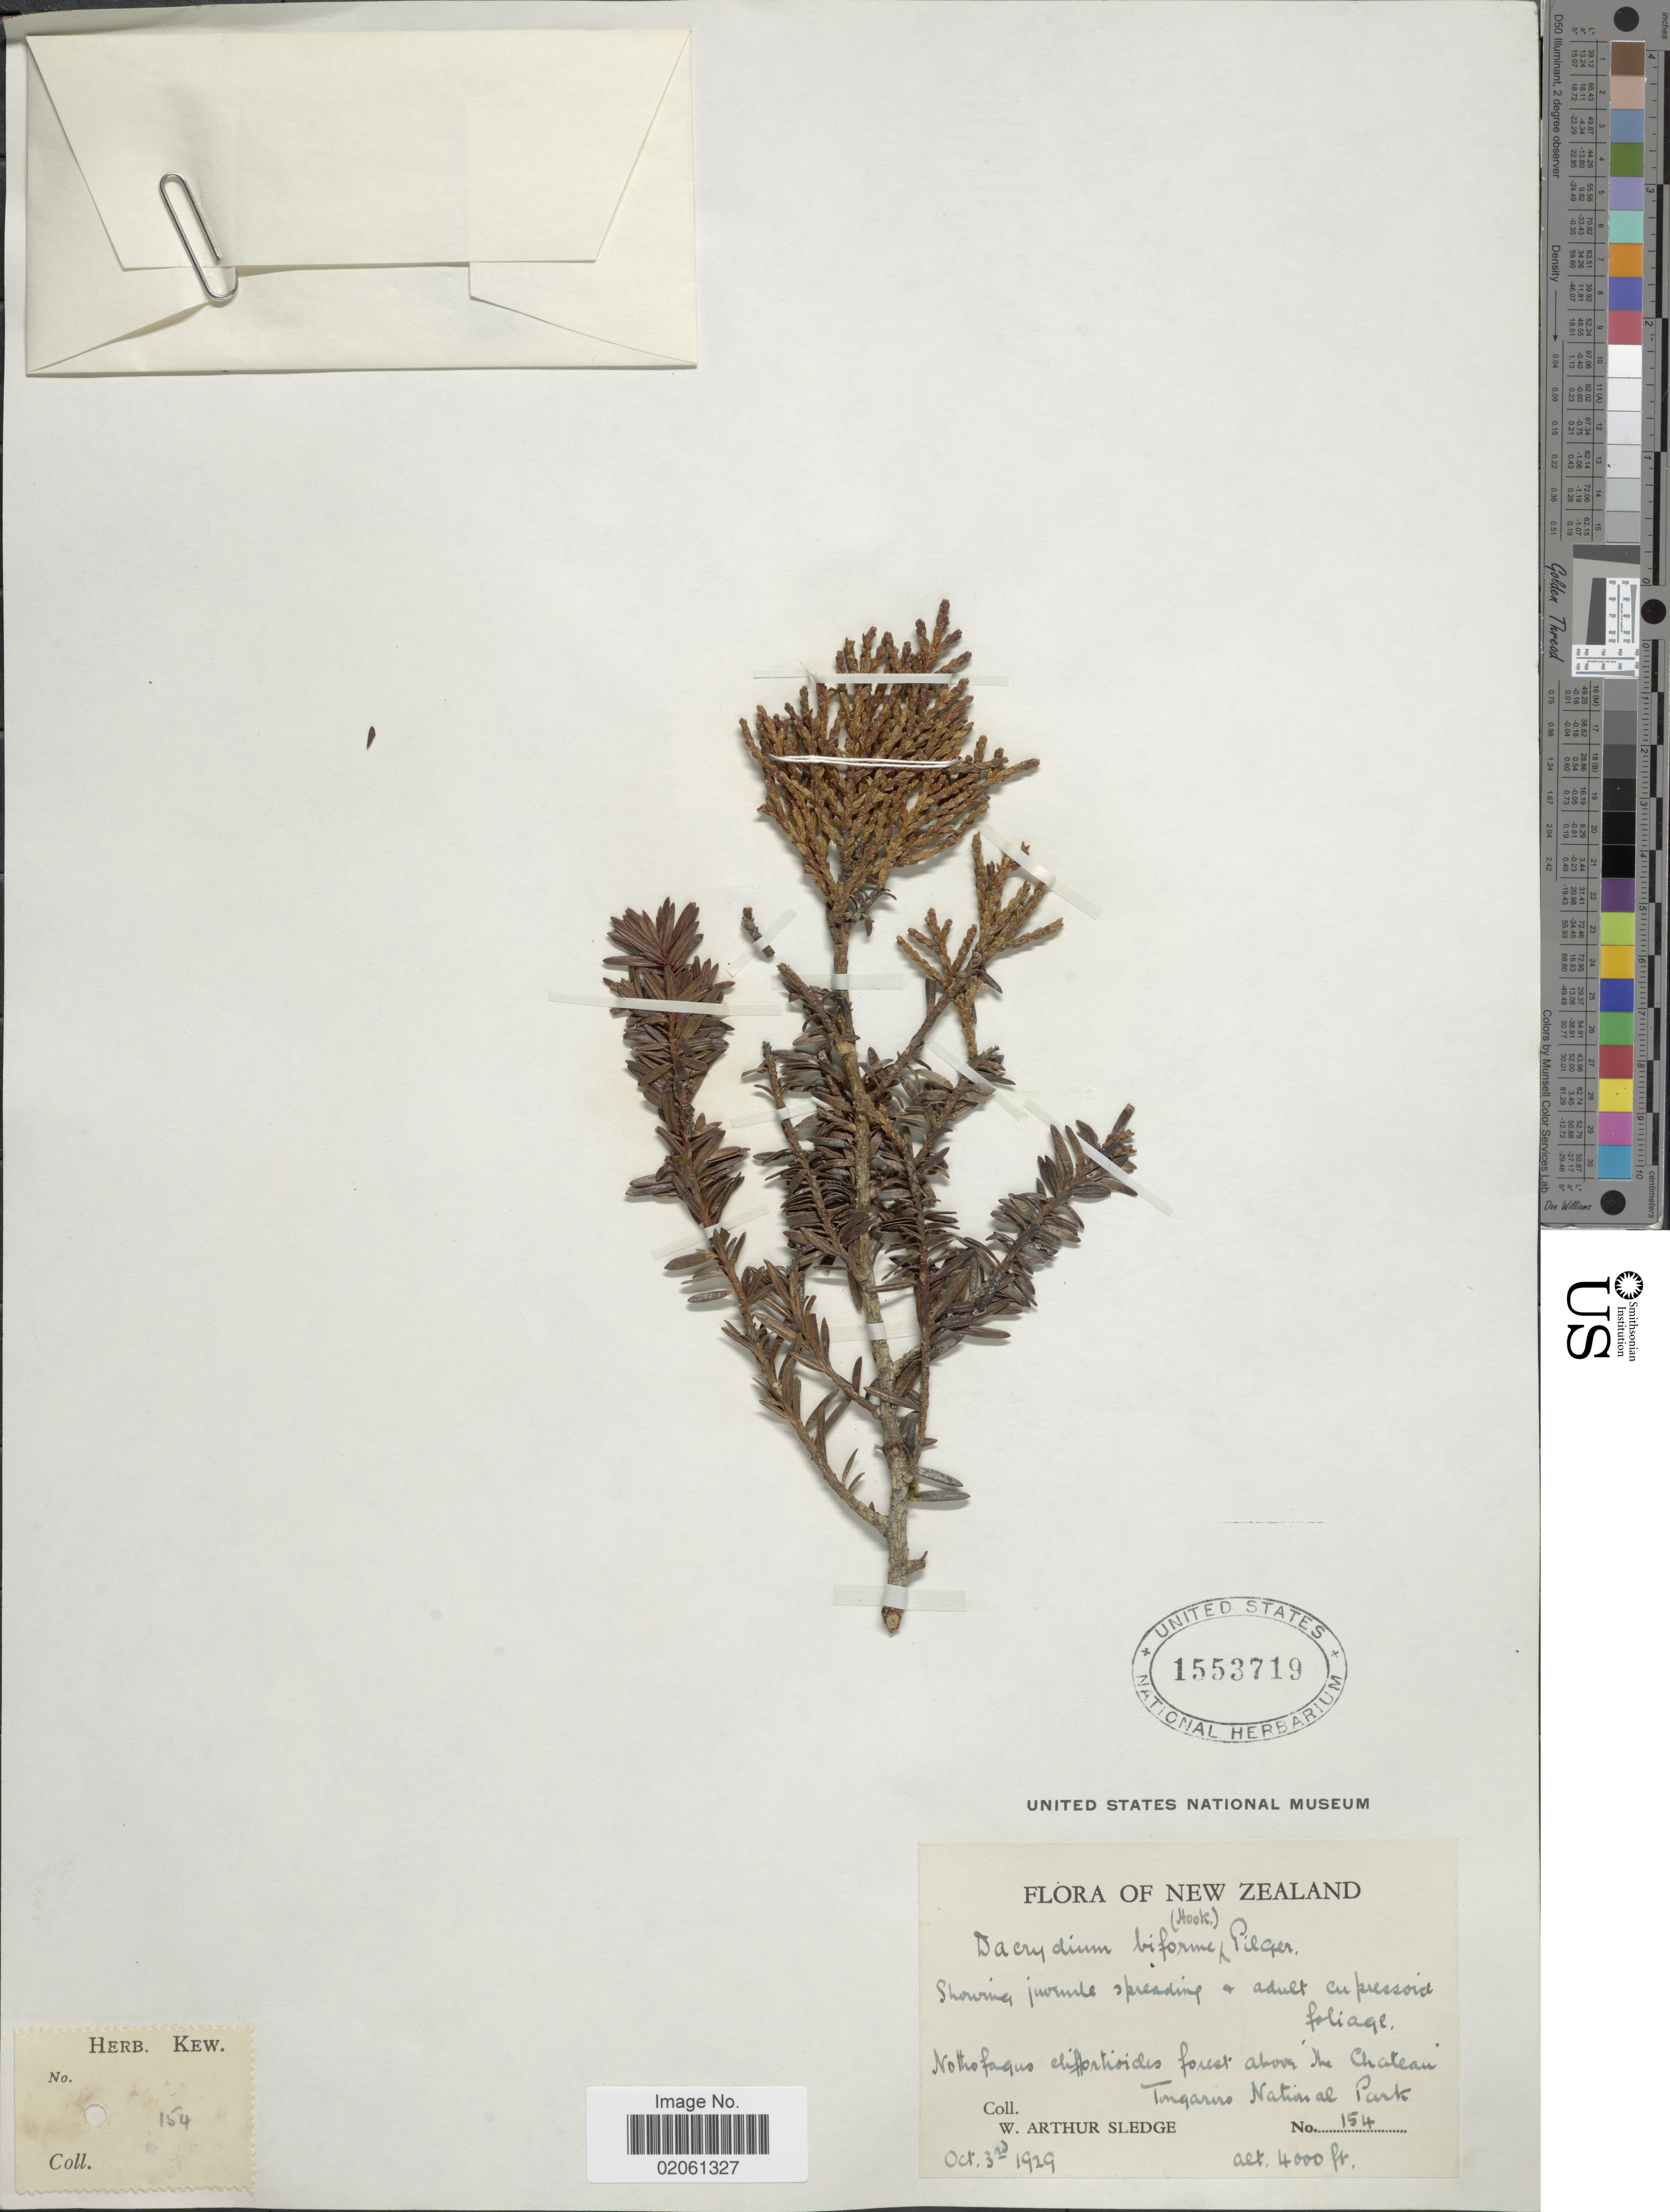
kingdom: Plantae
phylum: Tracheophyta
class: Pinopsida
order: Pinales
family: Podocarpaceae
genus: Dacrydium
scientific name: Dacrydium biforme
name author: Pilg.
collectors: W. A. Sledge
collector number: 154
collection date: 1929-10-03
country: New Zealand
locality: Above the Chateau, Tongariro National Park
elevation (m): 1219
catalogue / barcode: US 1553719